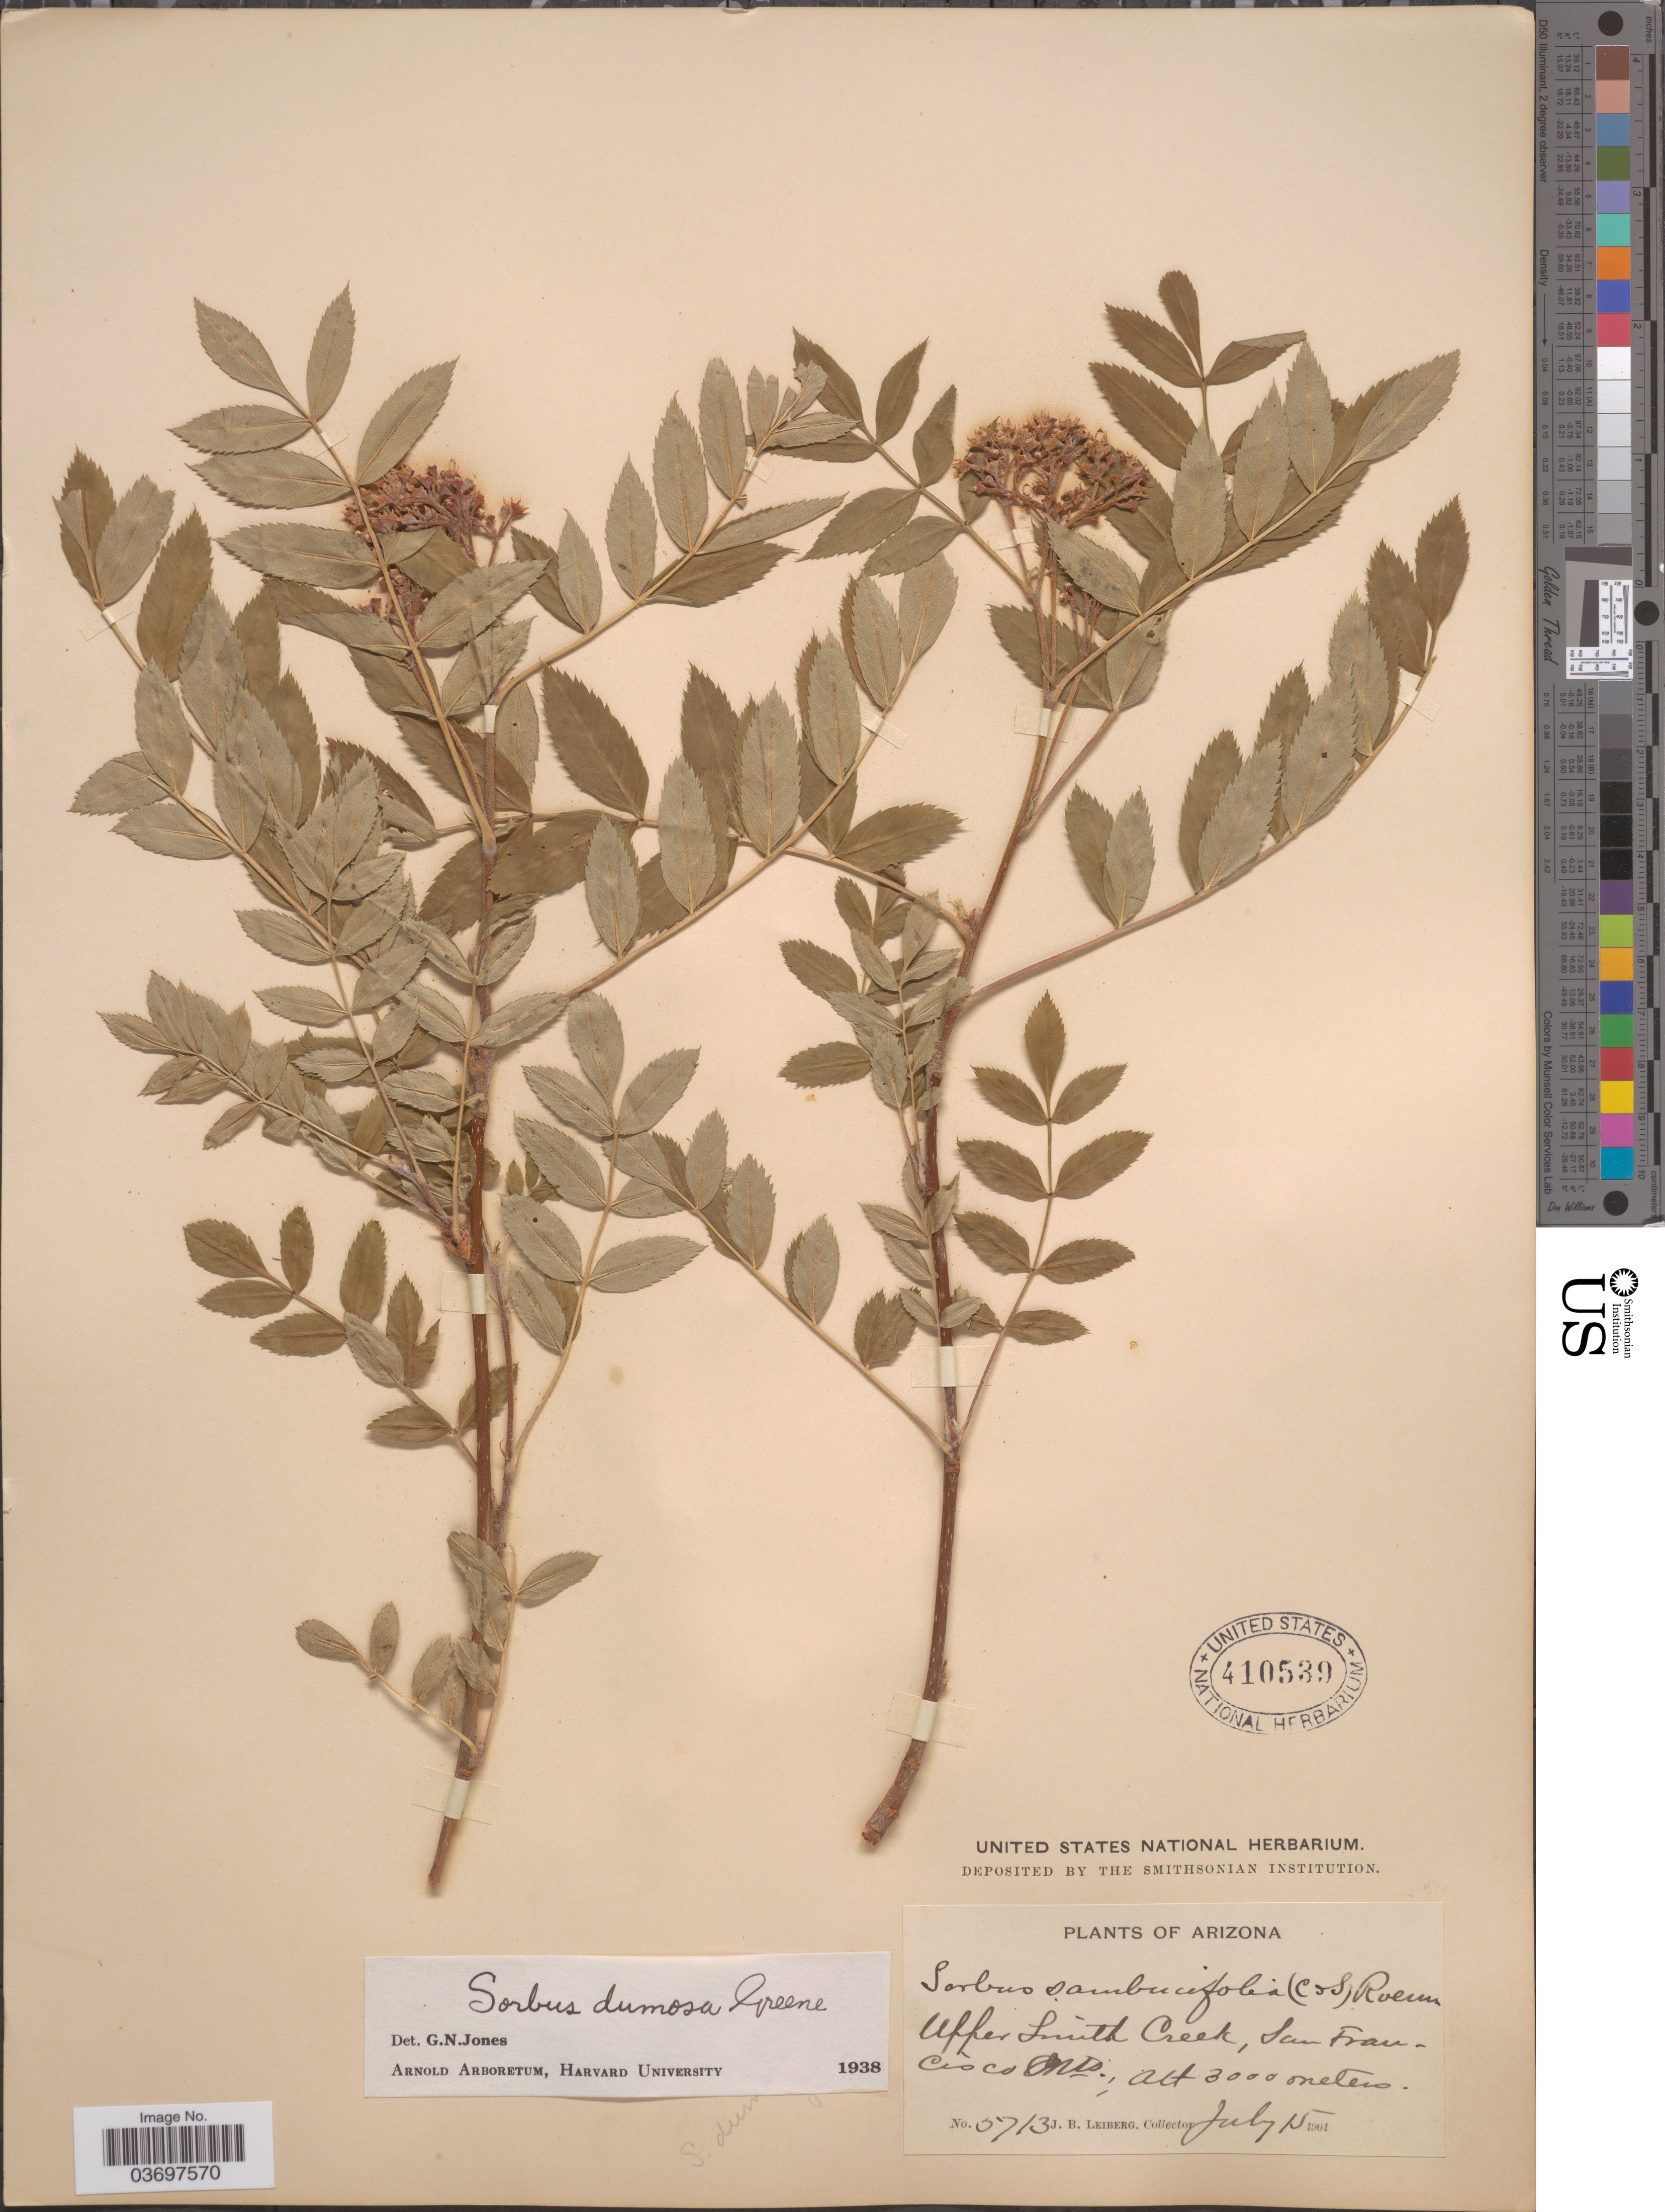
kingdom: Plantae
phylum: Tracheophyta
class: Magnoliopsida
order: Rosales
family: Rosaceae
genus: Sorbus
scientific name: Sorbus dumosa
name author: Greene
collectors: J. B. Leiberg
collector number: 5713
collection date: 1901-07-15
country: United States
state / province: Arizona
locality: Upper Smith Creek, San Francisco Mts.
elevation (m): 3000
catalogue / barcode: US 410539